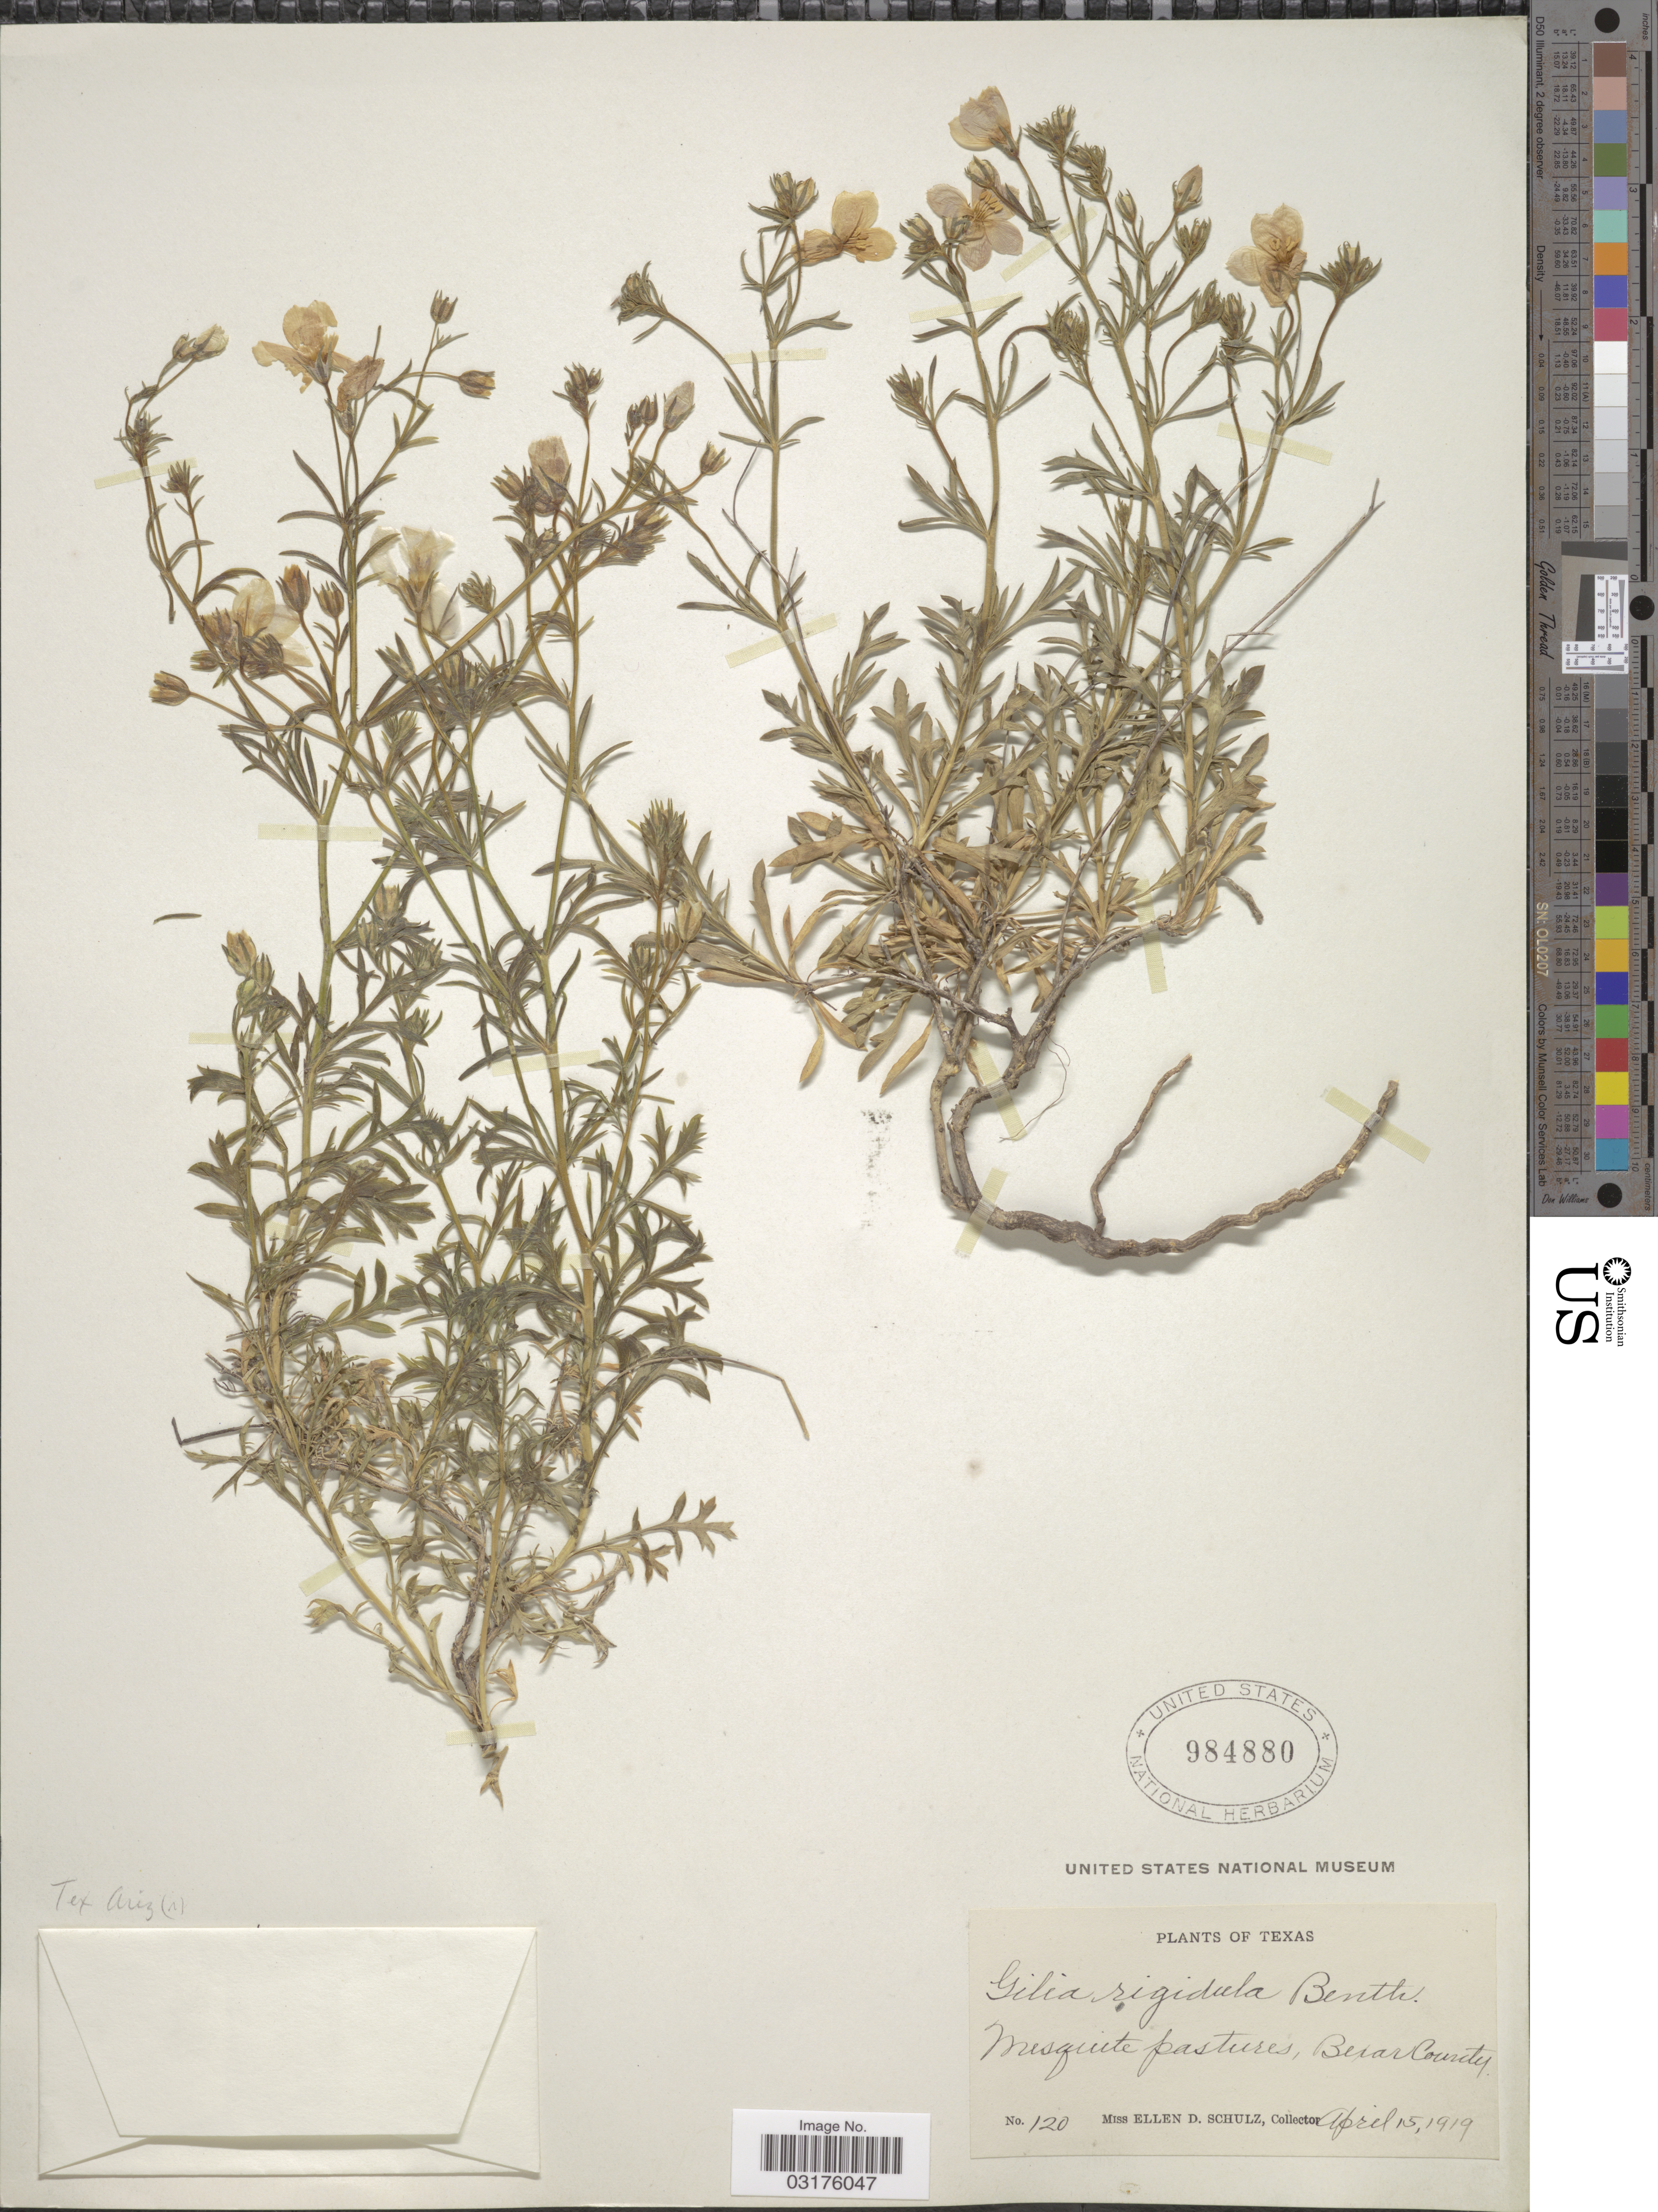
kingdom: Plantae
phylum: Tracheophyta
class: Magnoliopsida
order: Ericales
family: Polemoniaceae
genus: Giliastrum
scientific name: Giliastrum rigidulum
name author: (Benth.) Rydb.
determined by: Strong, Mark T., (BOT), Smithsonian Institution - National Museum of Natural History (UNITED STATES)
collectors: E. D. Schulz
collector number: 120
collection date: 1919-04-15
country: United States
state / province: Texas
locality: Mesquite pastures, Bexar County.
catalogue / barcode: US 984880